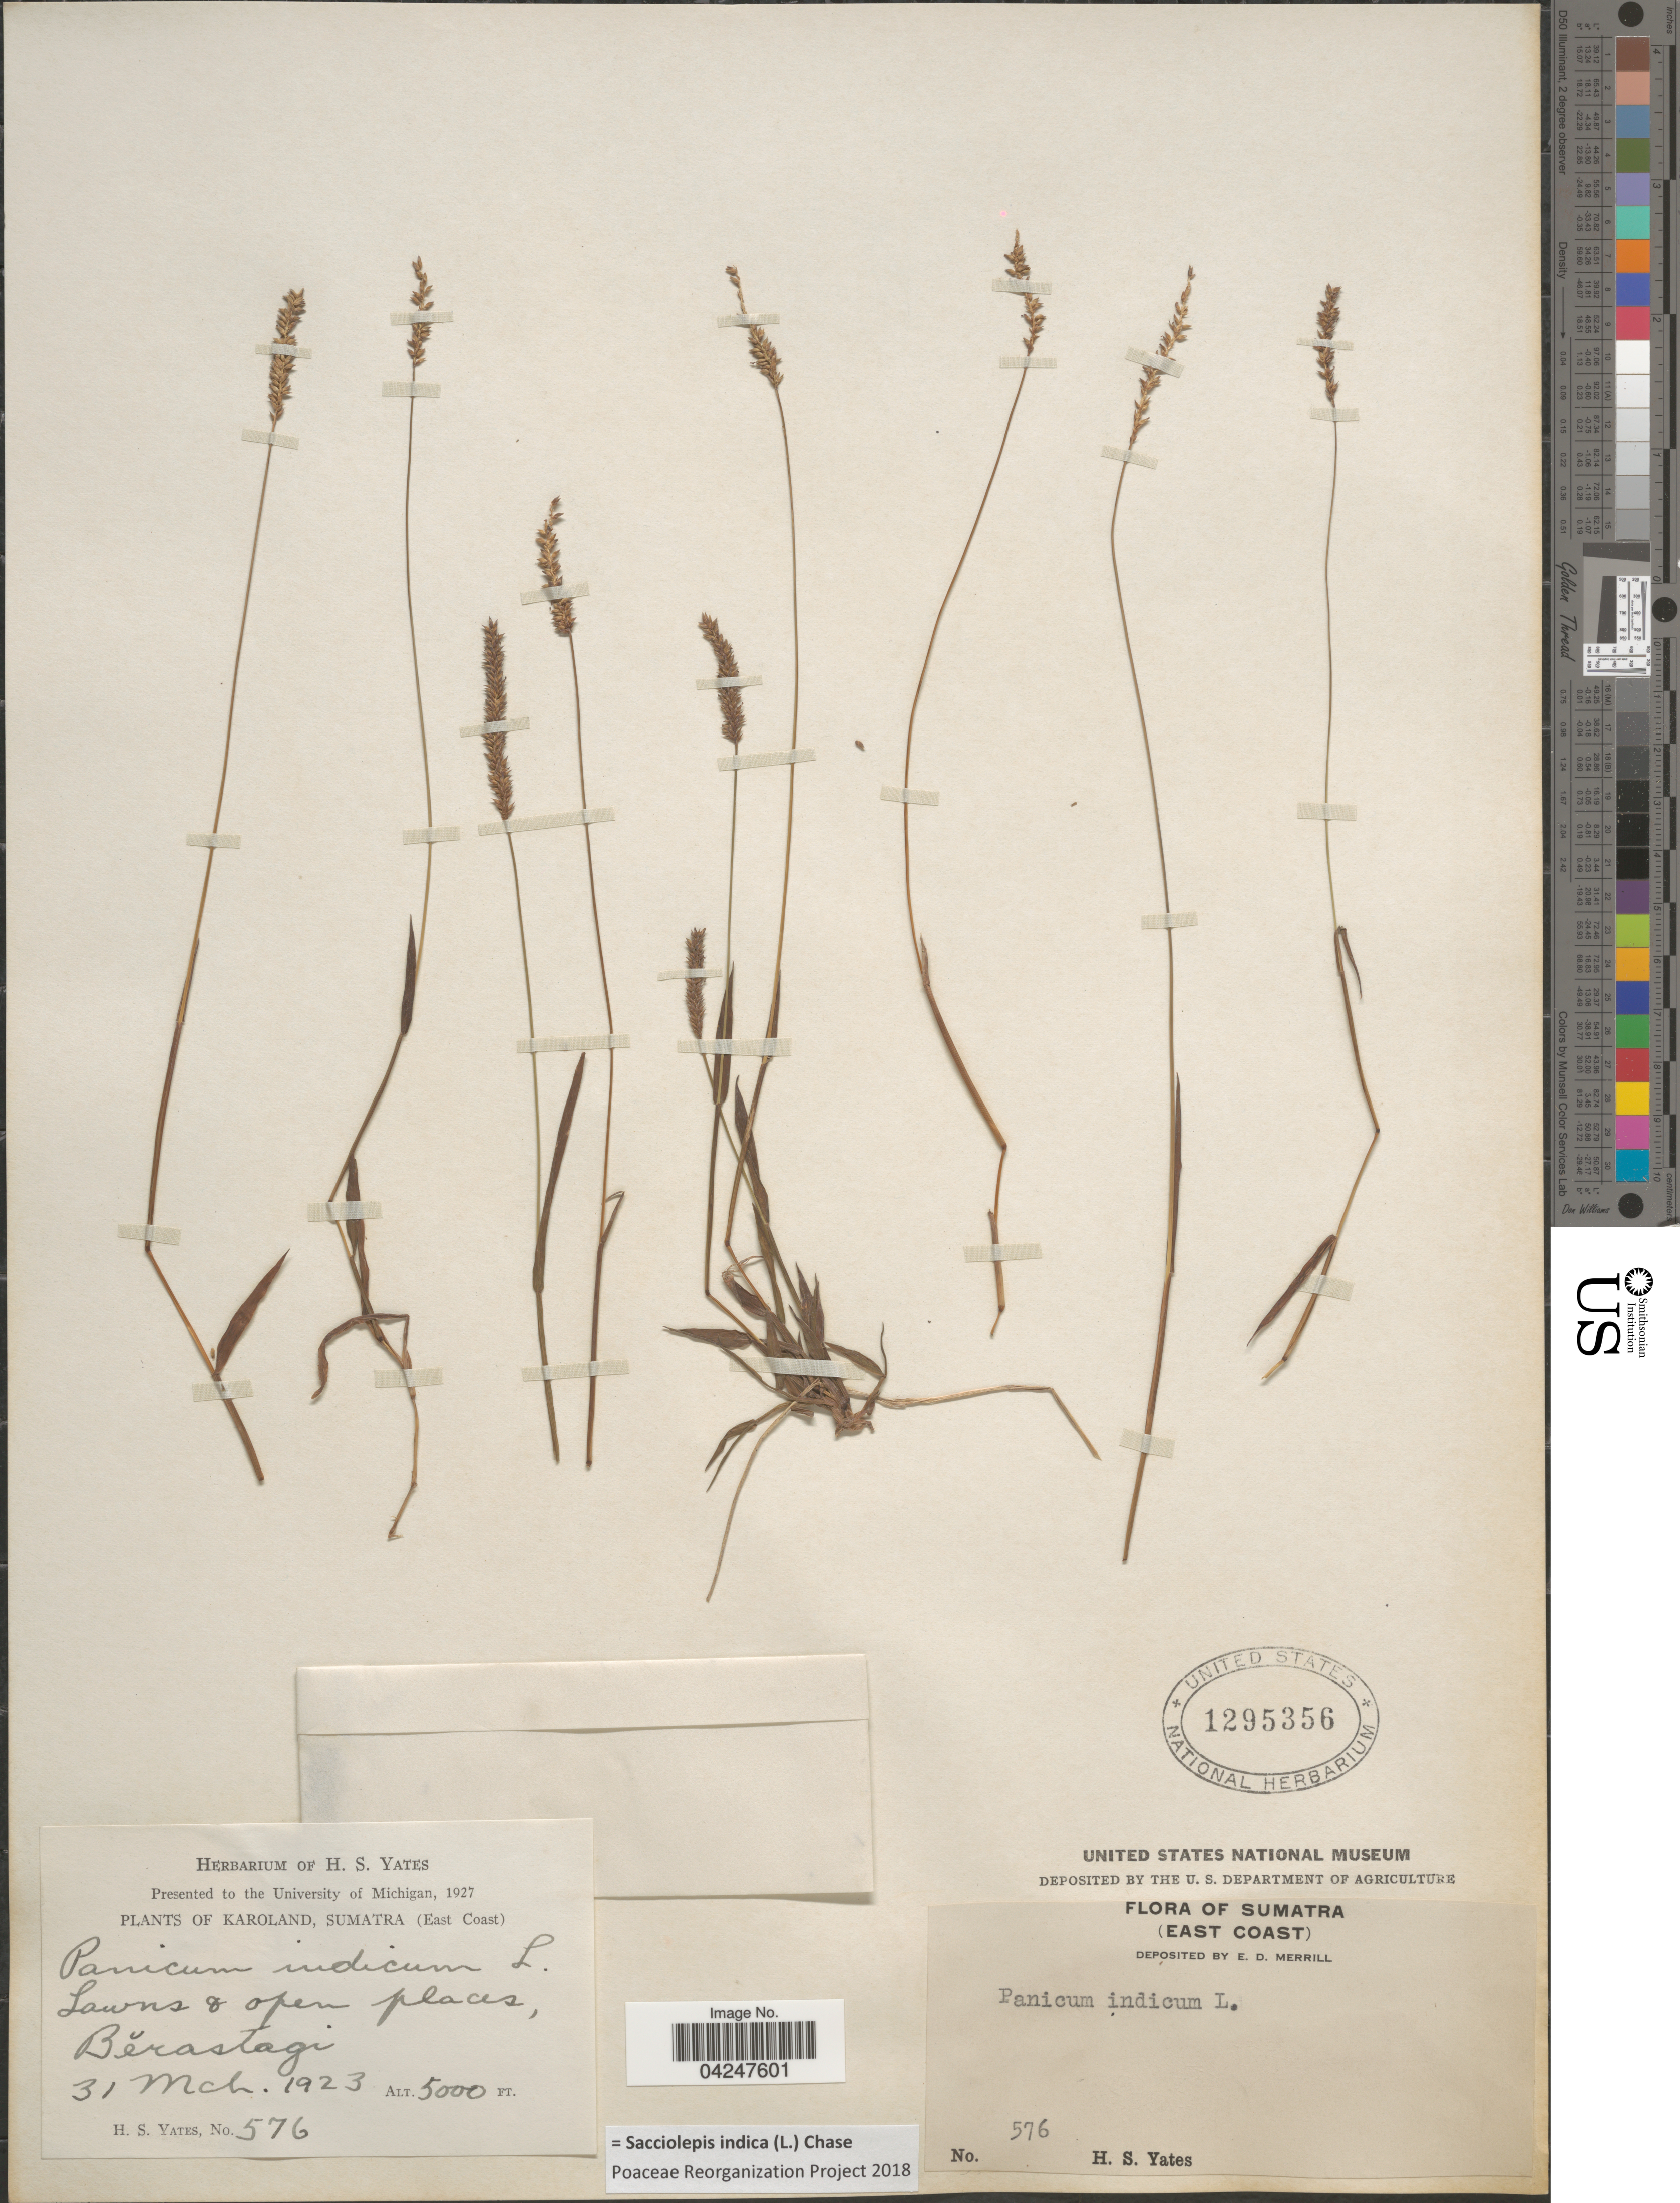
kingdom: Plantae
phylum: Tracheophyta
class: Liliopsida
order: Poales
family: Poaceae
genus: Sacciolepis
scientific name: Sacciolepis indica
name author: (L.) Chase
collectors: H. S. Yates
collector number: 576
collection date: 1923-03-31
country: Indonesia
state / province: Sumatra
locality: Karoland, (East Coast). Lawns & open places, Bĕrastagi.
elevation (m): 1524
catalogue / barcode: US 1295356